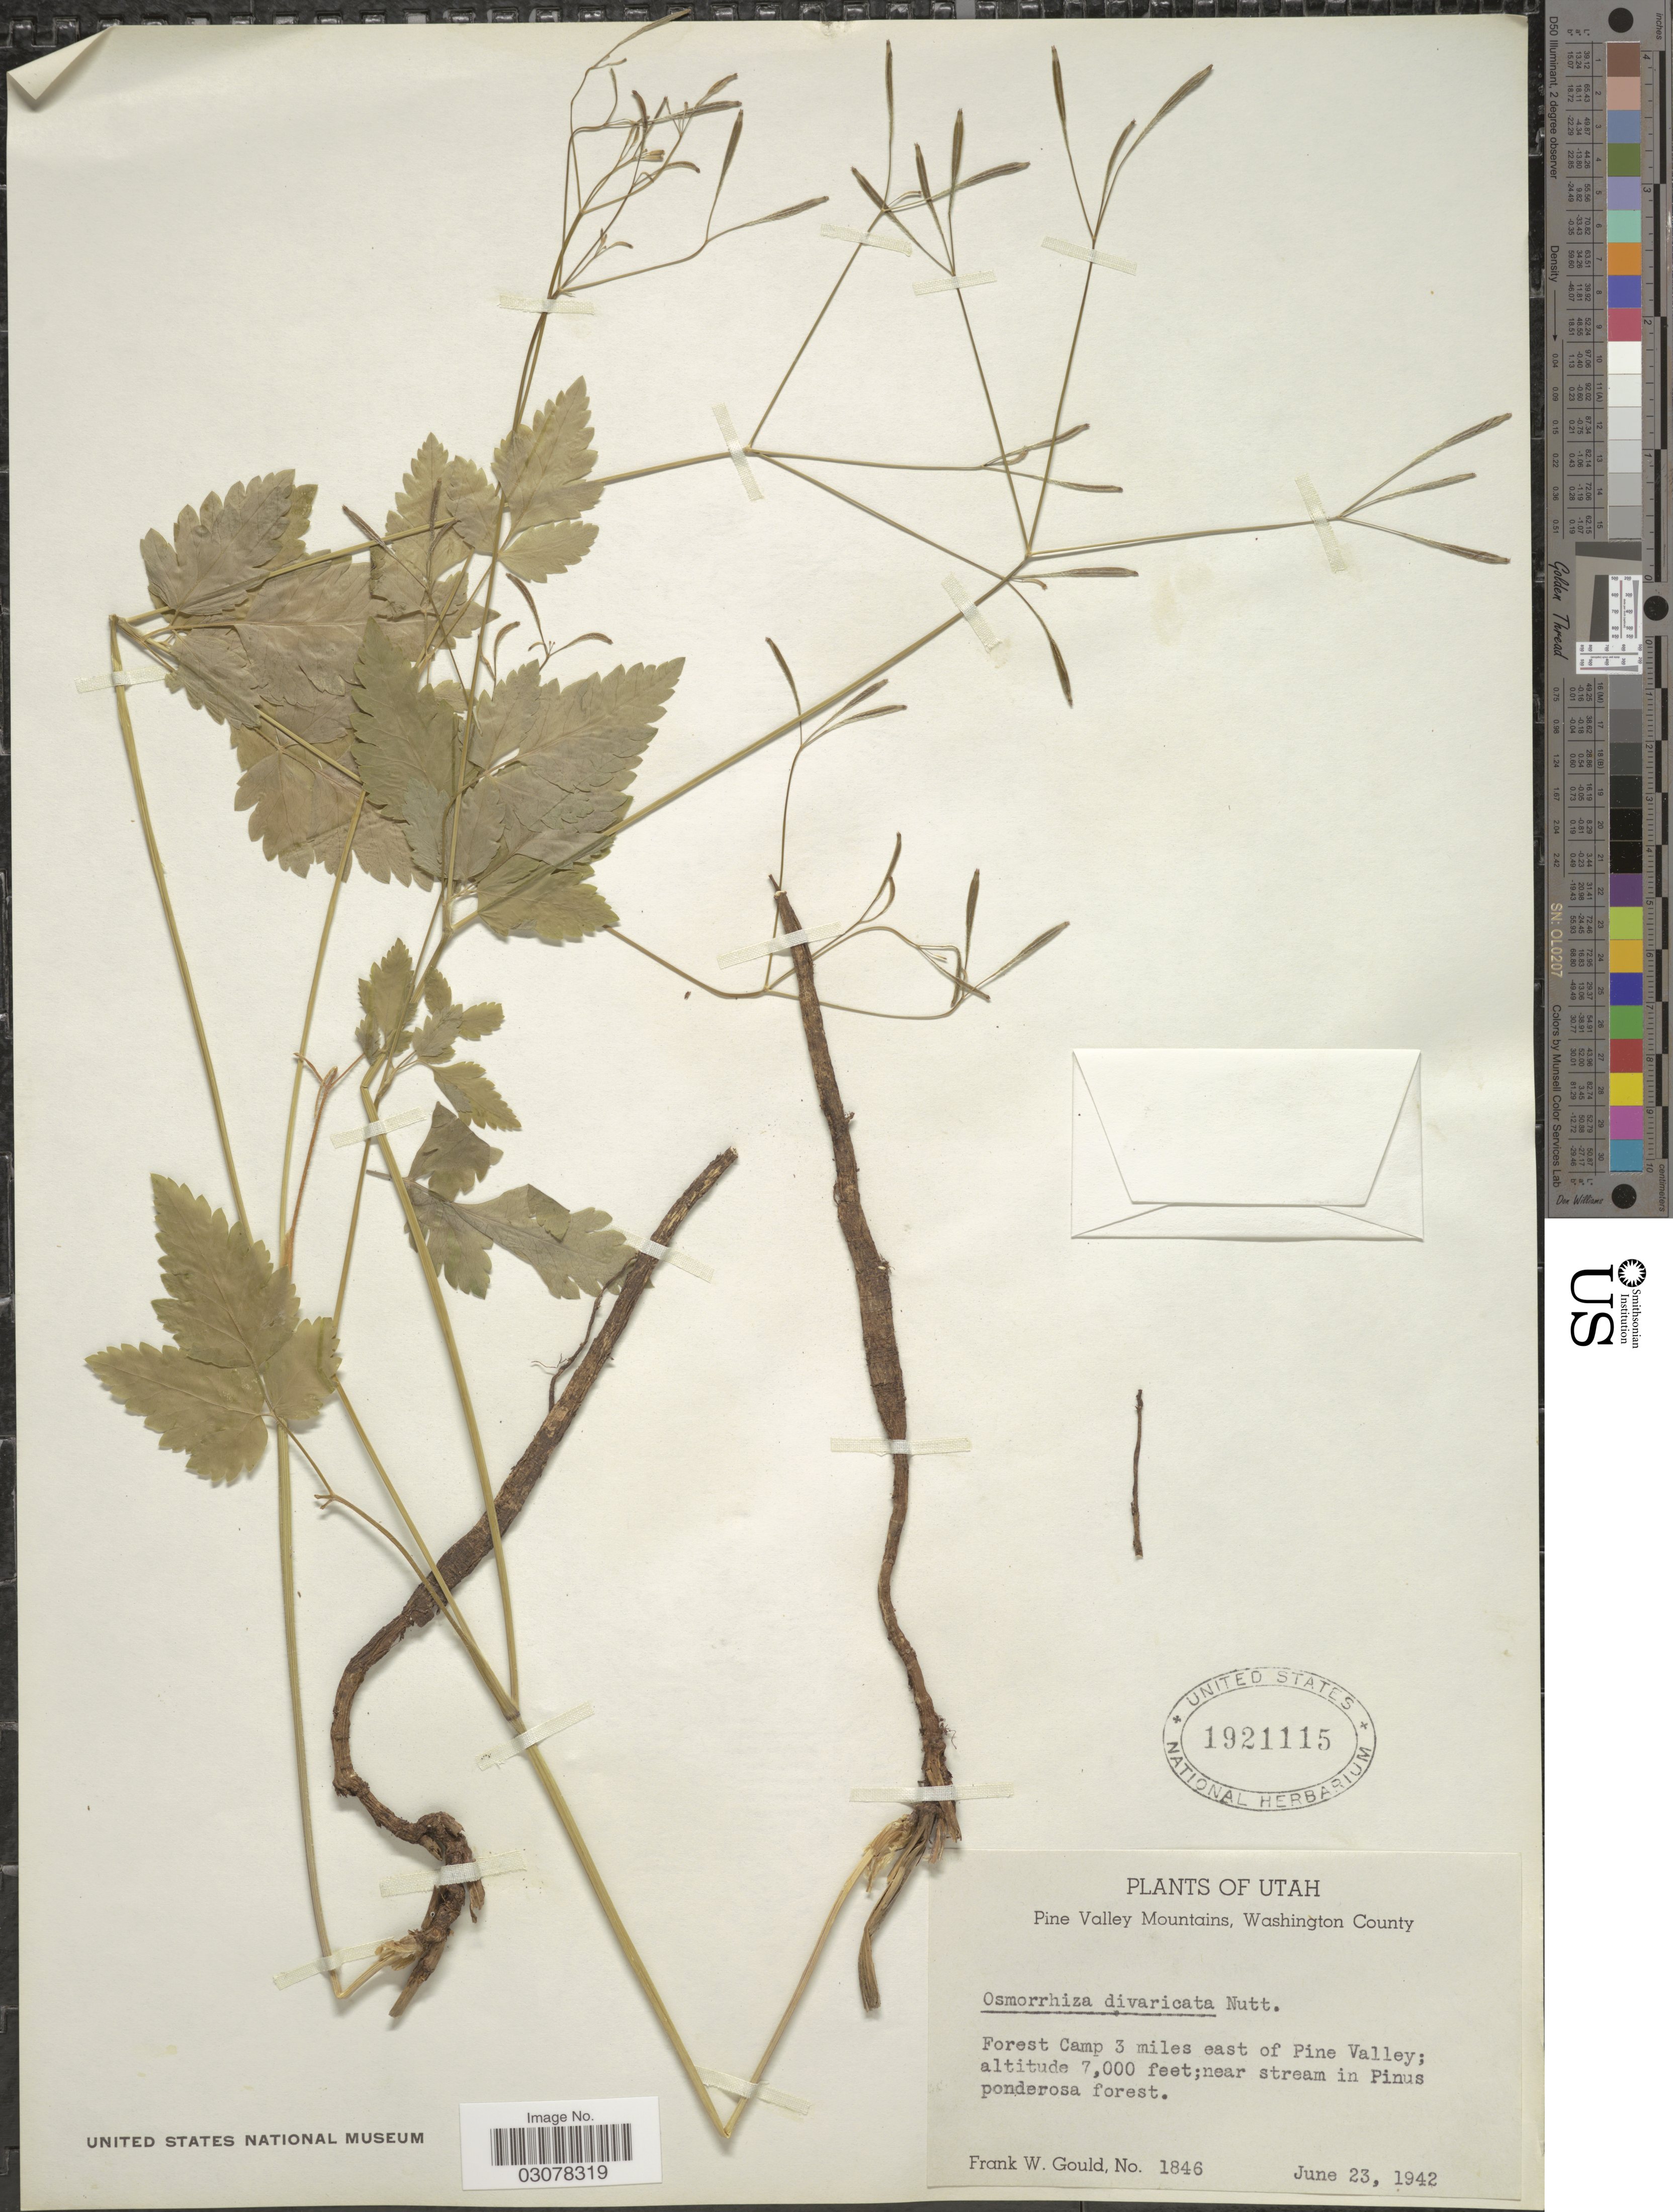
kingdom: Plantae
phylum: Tracheophyta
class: Magnoliopsida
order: Apiales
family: Apiaceae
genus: Osmorhiza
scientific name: Osmorhiza chilensis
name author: Hook. & Arn.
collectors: F. W. Gould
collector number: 1846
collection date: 1942-06-23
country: United States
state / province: Utah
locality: Pine Valley Mountains, Washington County. Forest Camp 3 miles east of Pine Valley.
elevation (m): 2134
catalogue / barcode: US 1921115